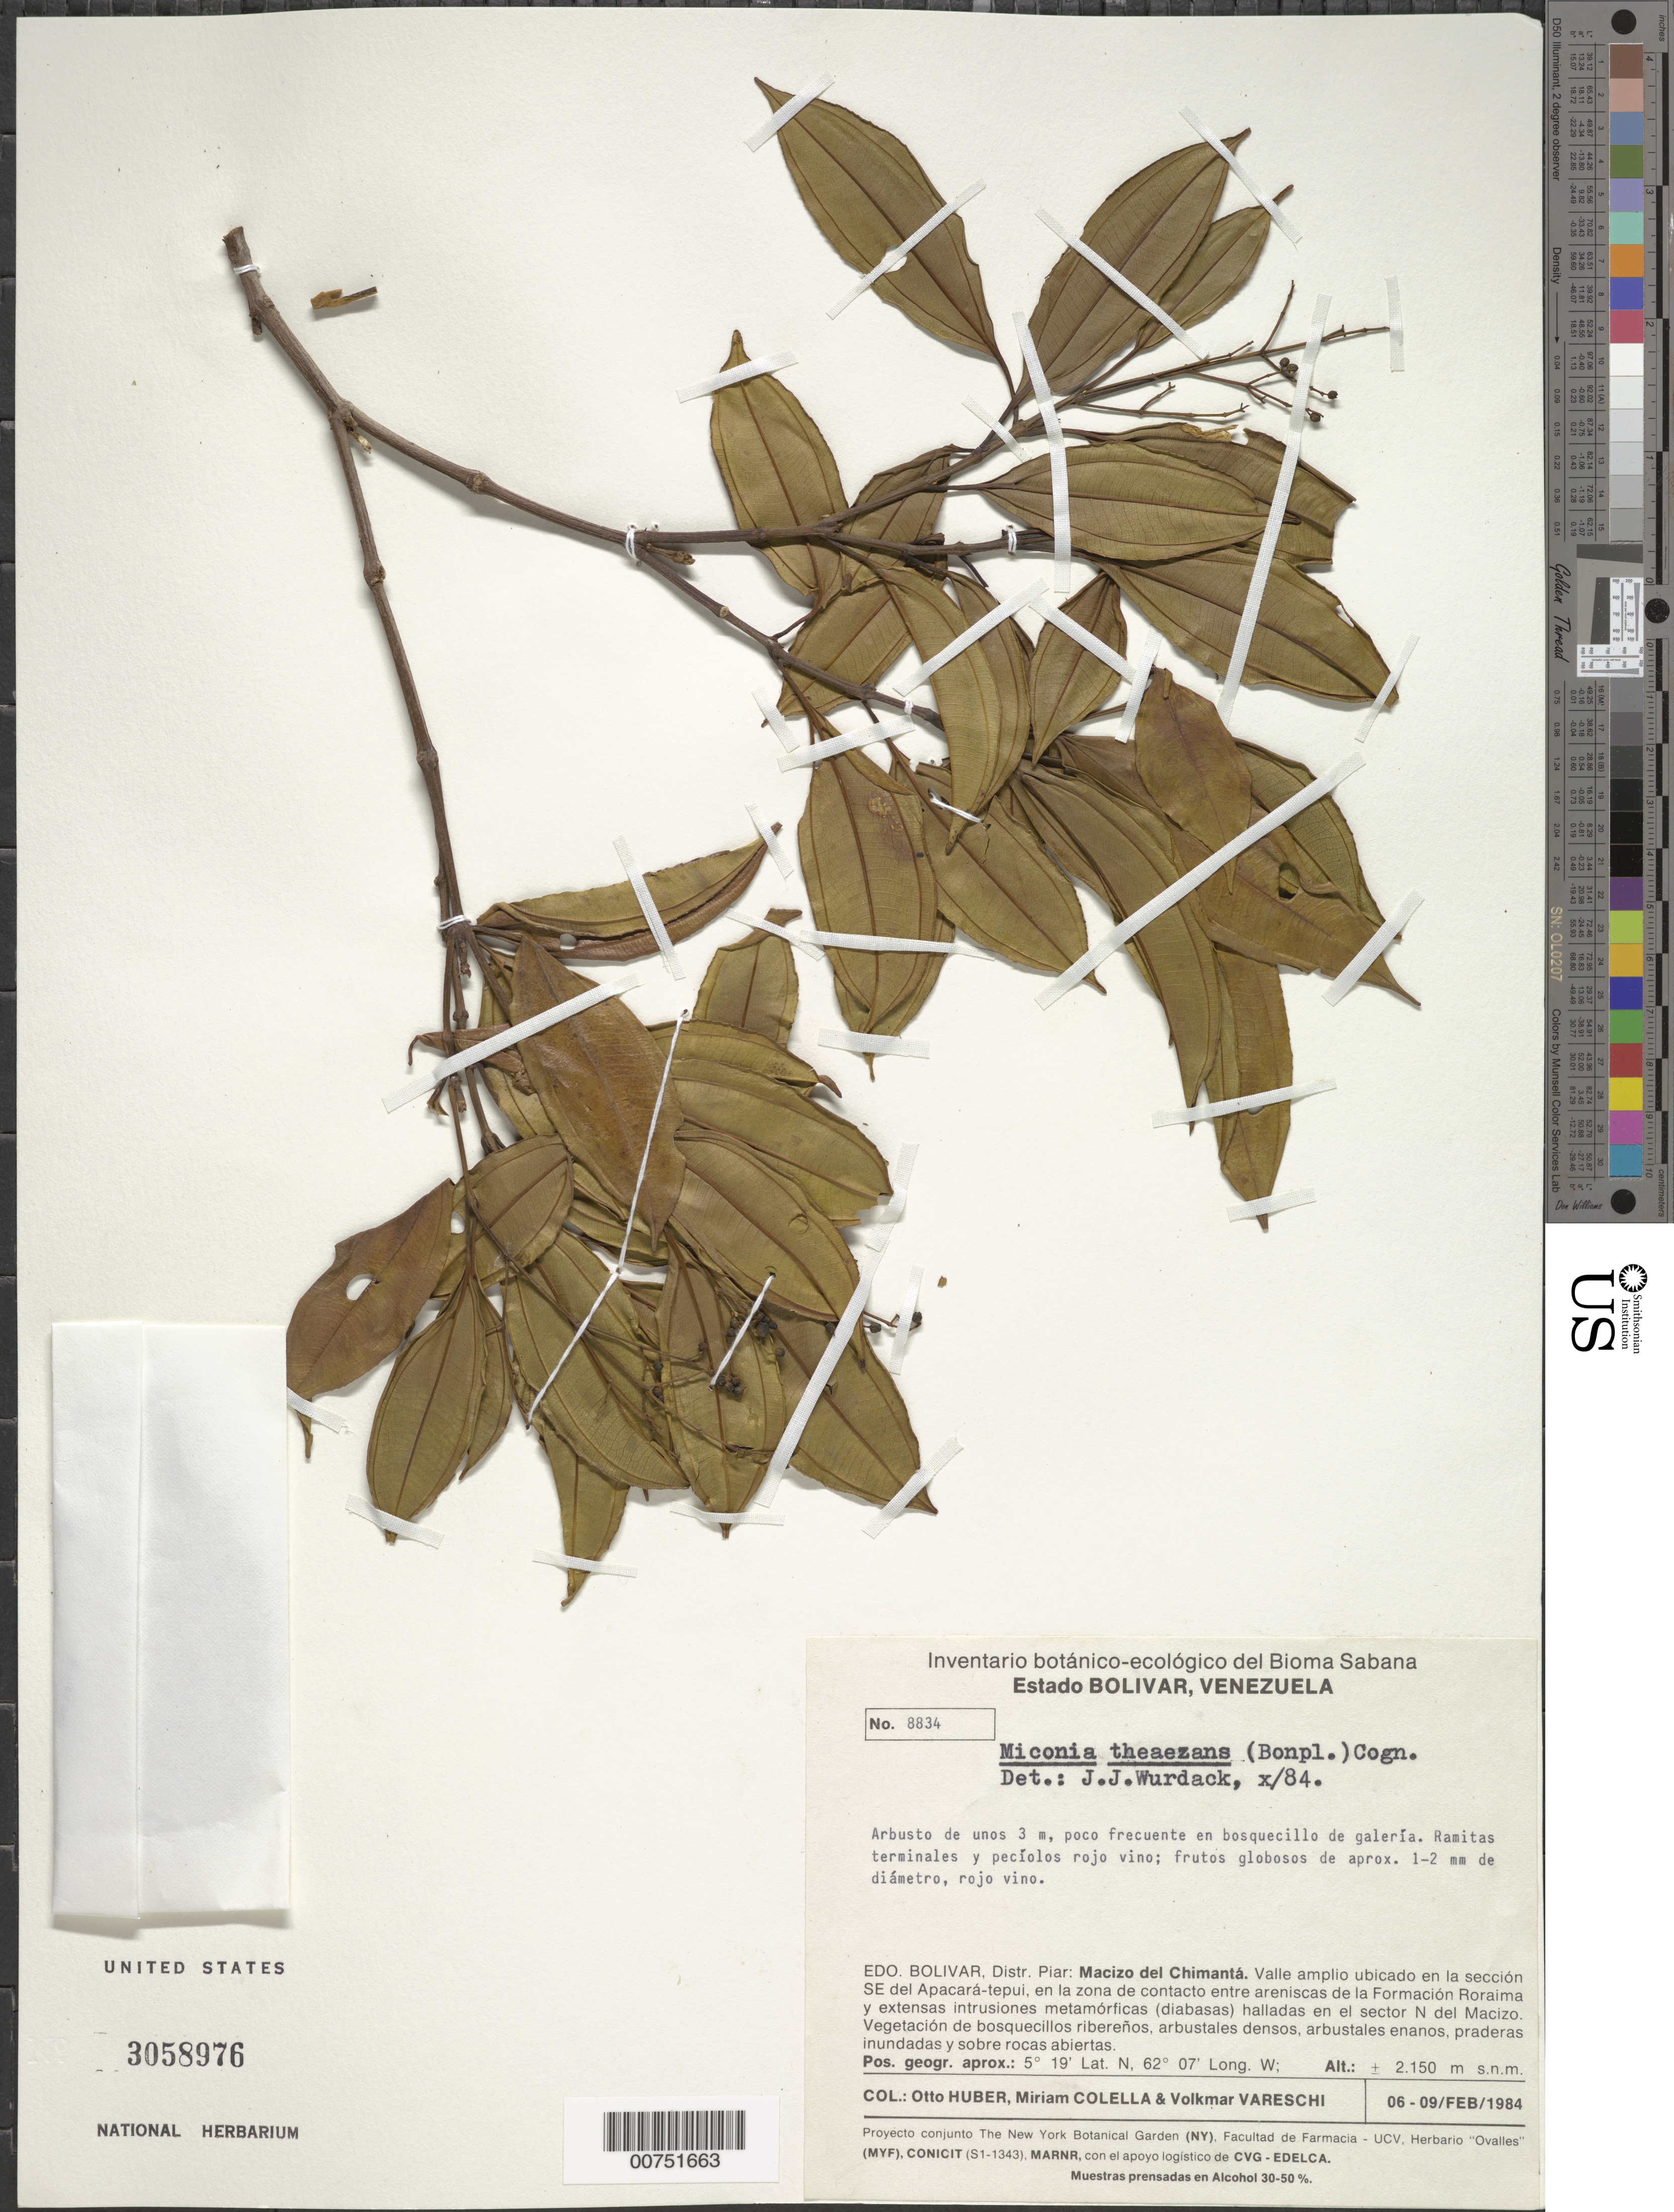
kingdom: Plantae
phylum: Tracheophyta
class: Magnoliopsida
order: Myrtales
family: Melastomataceae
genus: Miconia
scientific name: Miconia theizans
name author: (Bonpl.) Cogn.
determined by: Wurdack, John J., (US), US (UNITED STATES)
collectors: O. Huber, M. Colella & V. Vareschi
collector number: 8834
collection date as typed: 6-Feb-85 to 8-Feb-85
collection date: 1985-02-06/1985-02-08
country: Venezuela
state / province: Bolívar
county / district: Piar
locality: Macizo del Chimantá, sector SE del Apacará-tepuí, entre la Formacion Roraima y el sector N del Macizo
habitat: Bosquecillo de galeria; vegetación de bosquecillos riberenos, arbustales densos, arbustales enanos, praderas inundadas y sobre rocas abiertas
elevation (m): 2150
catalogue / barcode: US 3058976